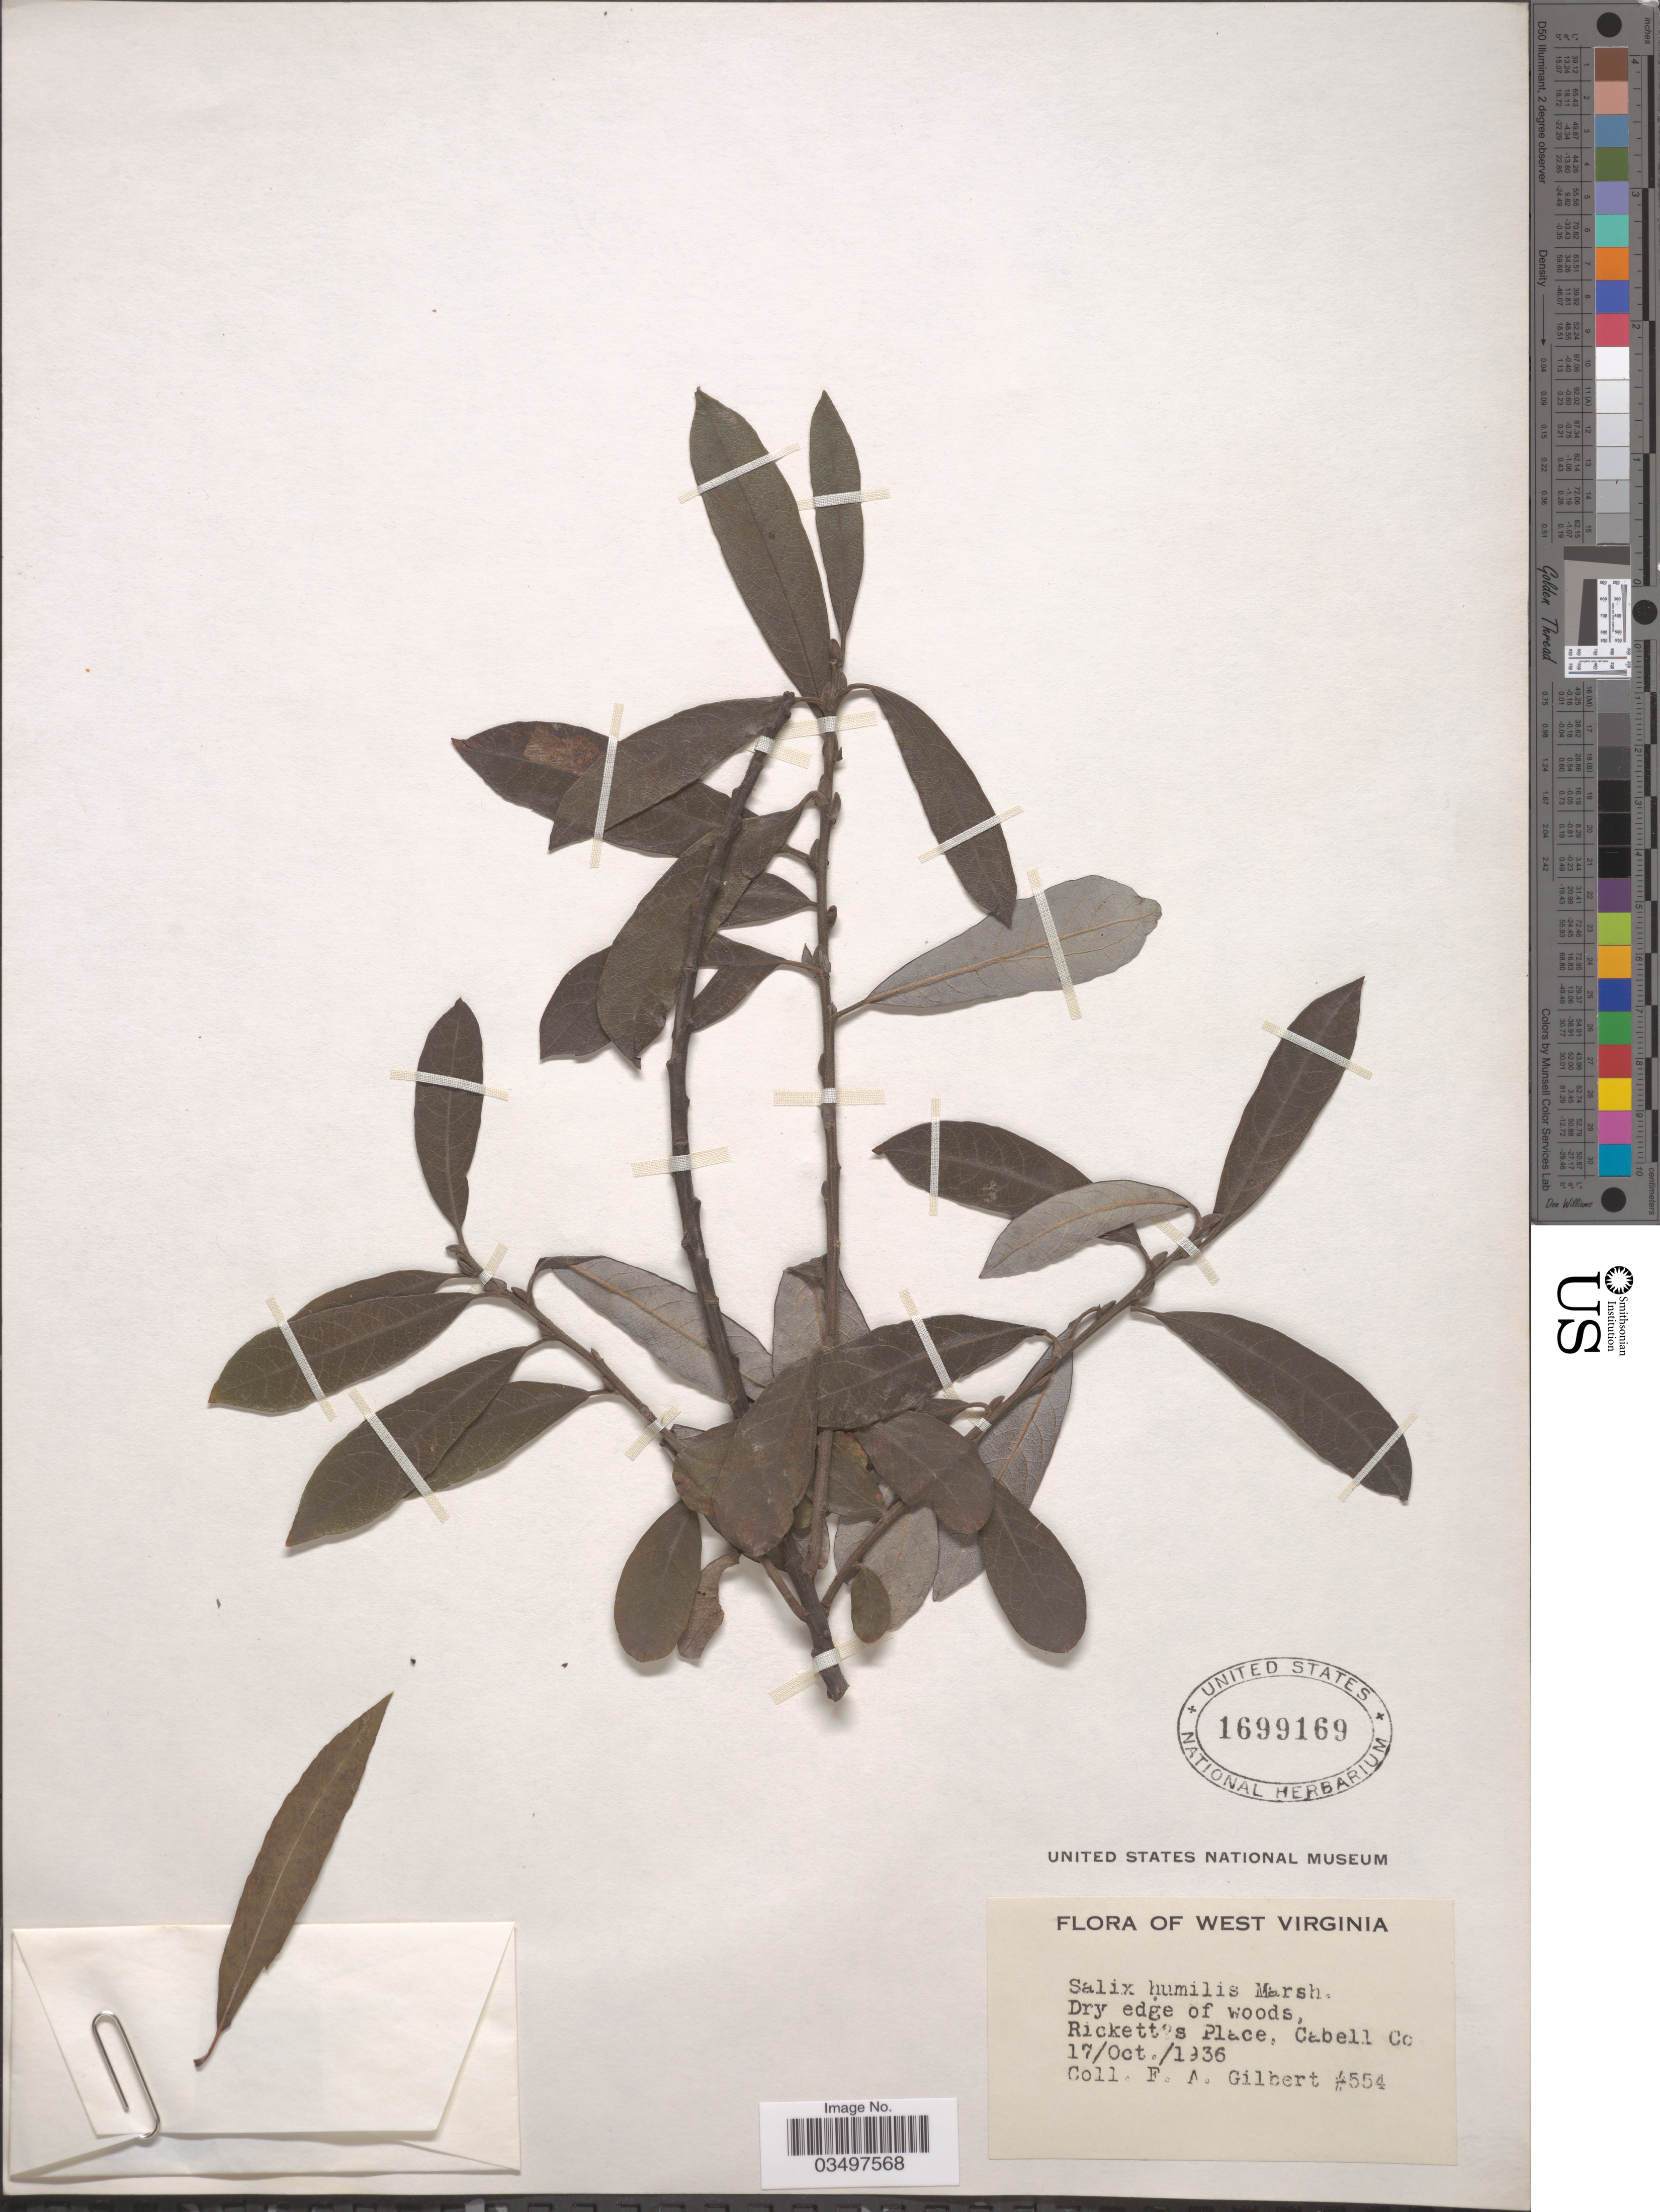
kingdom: Plantae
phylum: Tracheophyta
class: Magnoliopsida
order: Malpighiales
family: Salicaceae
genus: Salix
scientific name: Salix humilis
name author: Marshall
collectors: F. A. Gilbert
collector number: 554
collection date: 1936-10-17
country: United States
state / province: West Virginia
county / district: Cabell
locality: Dry edge of woods, Rickett's Place, Cabell Co.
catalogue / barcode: US 1699169